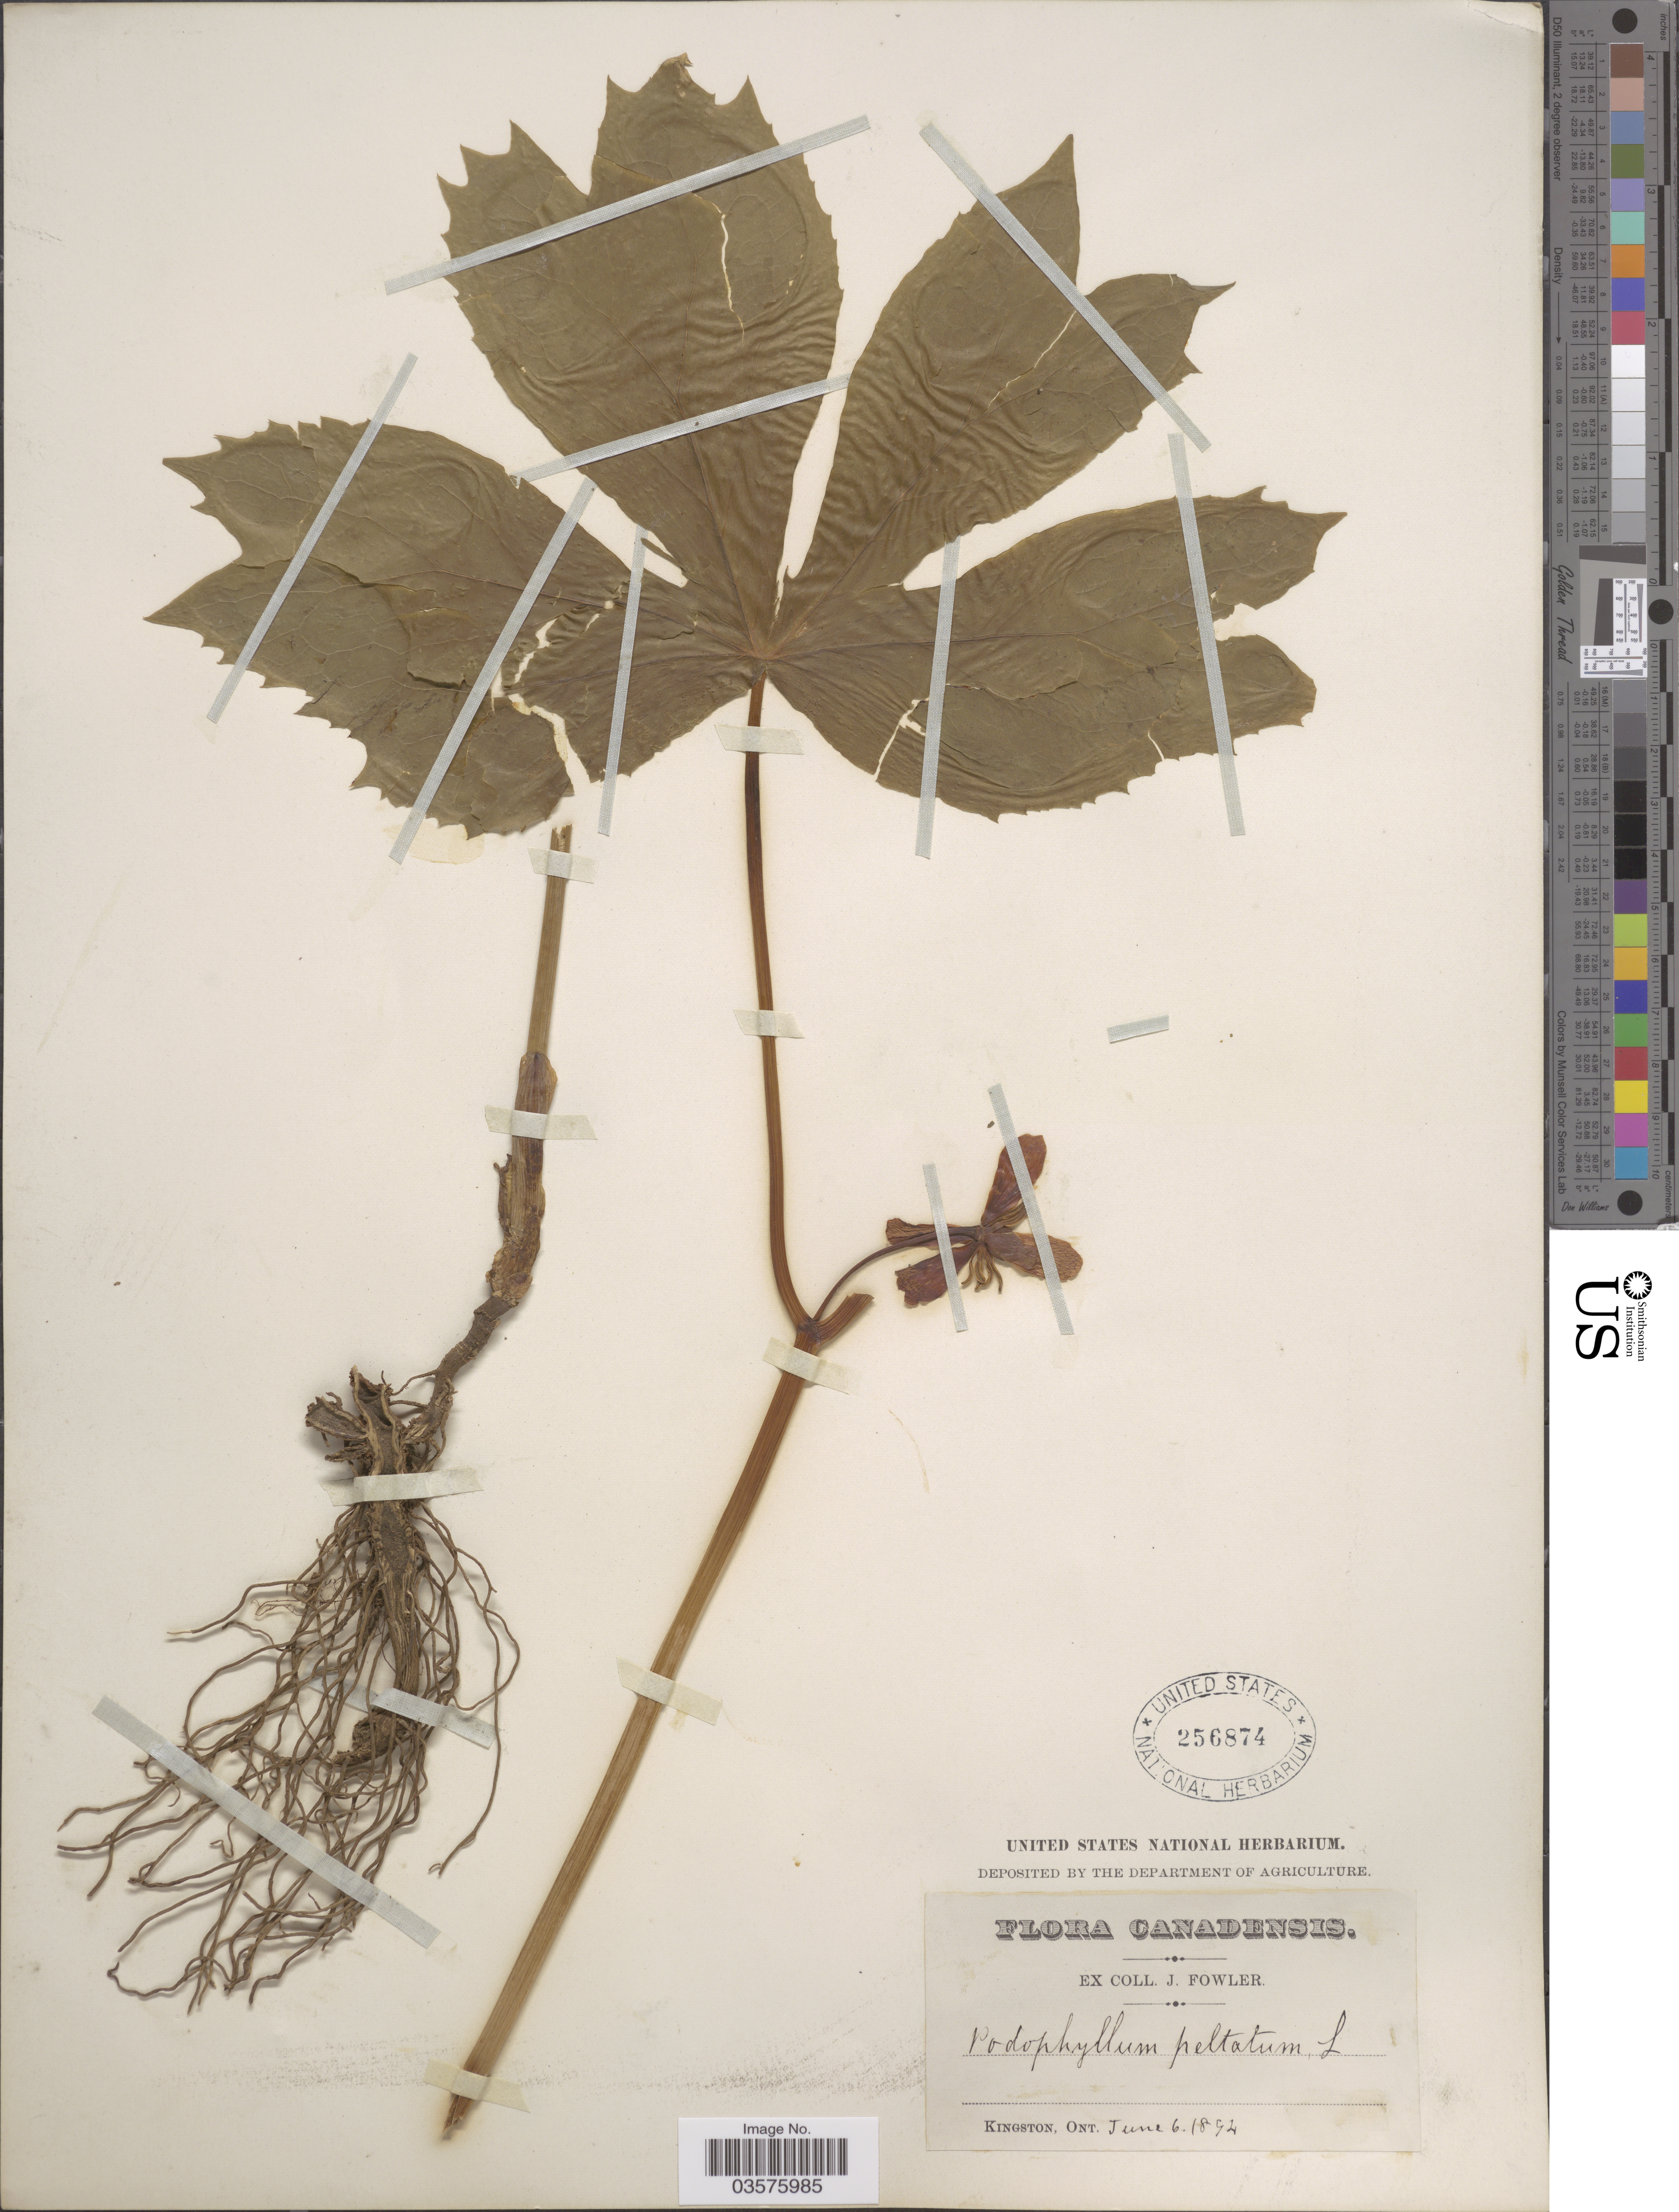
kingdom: Plantae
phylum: Tracheophyta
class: Magnoliopsida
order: Ranunculales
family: Berberidaceae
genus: Podophyllum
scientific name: Podophyllum peltatum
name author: L.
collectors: J. Fowler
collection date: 1894-06-06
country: Canada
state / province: Ontario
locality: Kingston.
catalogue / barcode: US 256874